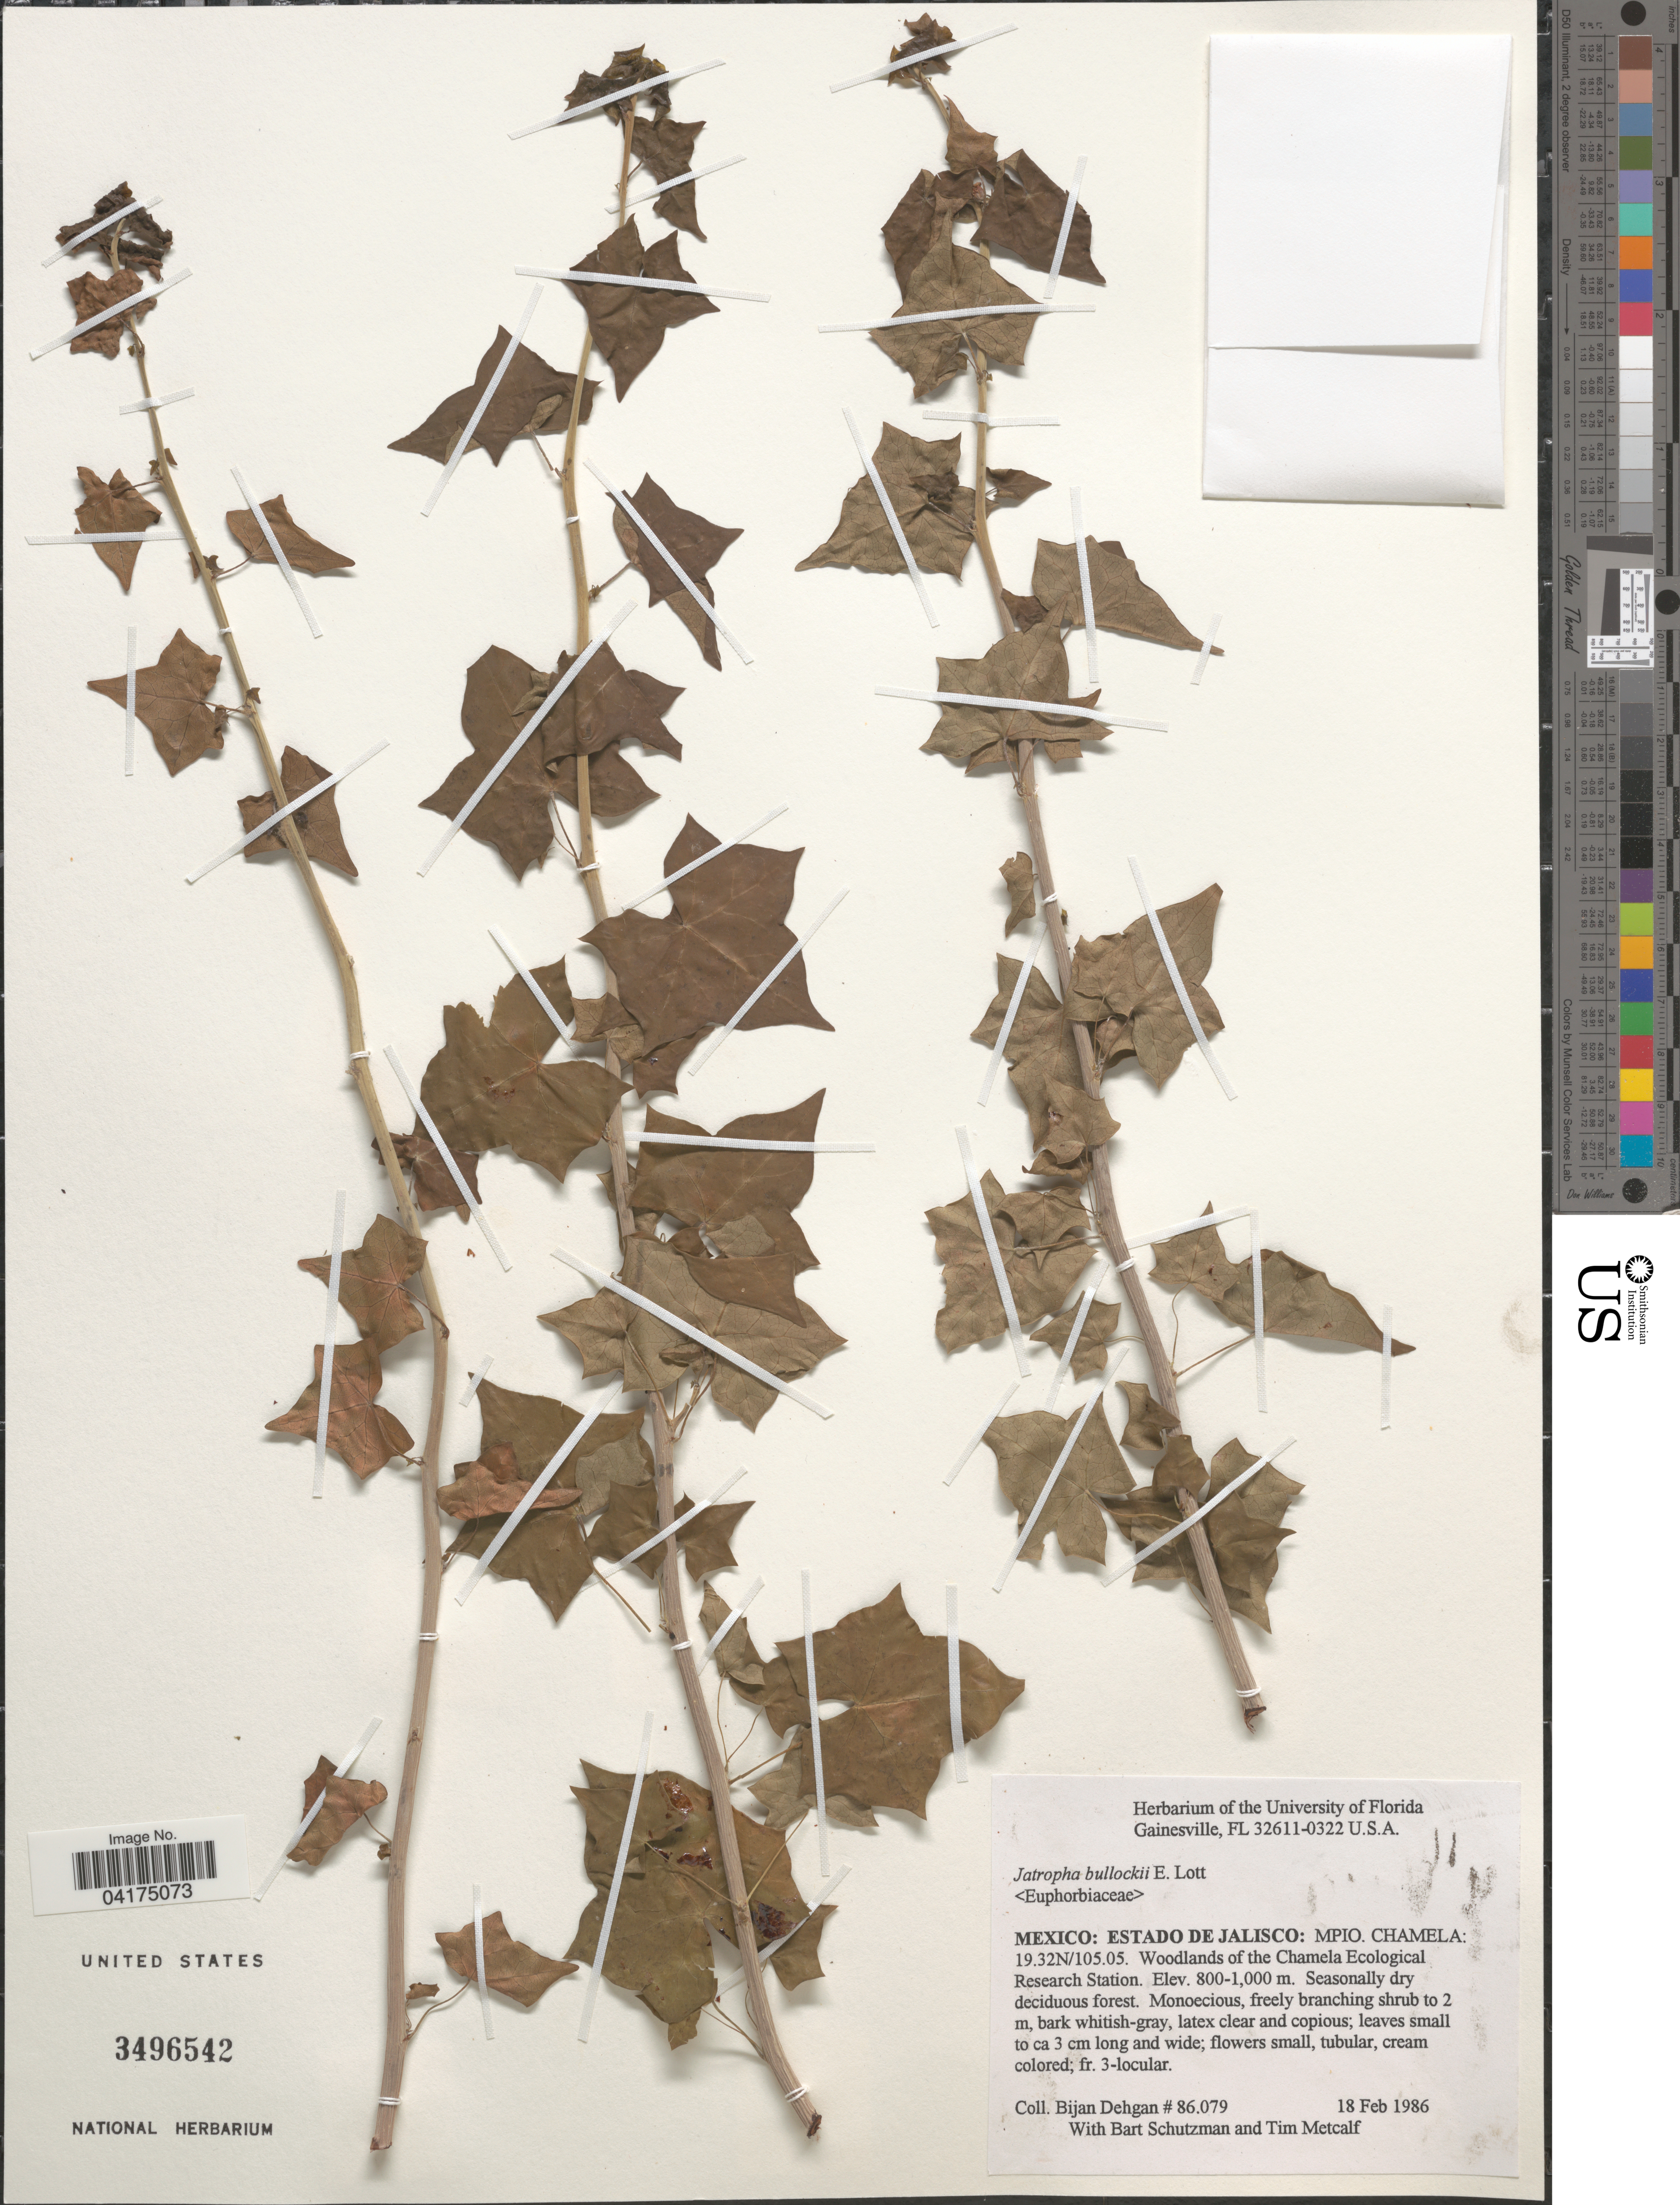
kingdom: Plantae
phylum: Tracheophyta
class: Magnoliopsida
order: Malpighiales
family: Euphorbiaceae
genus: Jatropha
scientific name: Jatropha bullockii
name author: E. J. Lott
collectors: B. Dehgan, B. Schutzman & T. Metcalf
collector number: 86079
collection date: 1986-02-18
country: Mexico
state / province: Jalisco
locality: Mpio. Chamela. Woodlands of the Chamela Ecological Research Station.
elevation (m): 800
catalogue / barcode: US 3496542